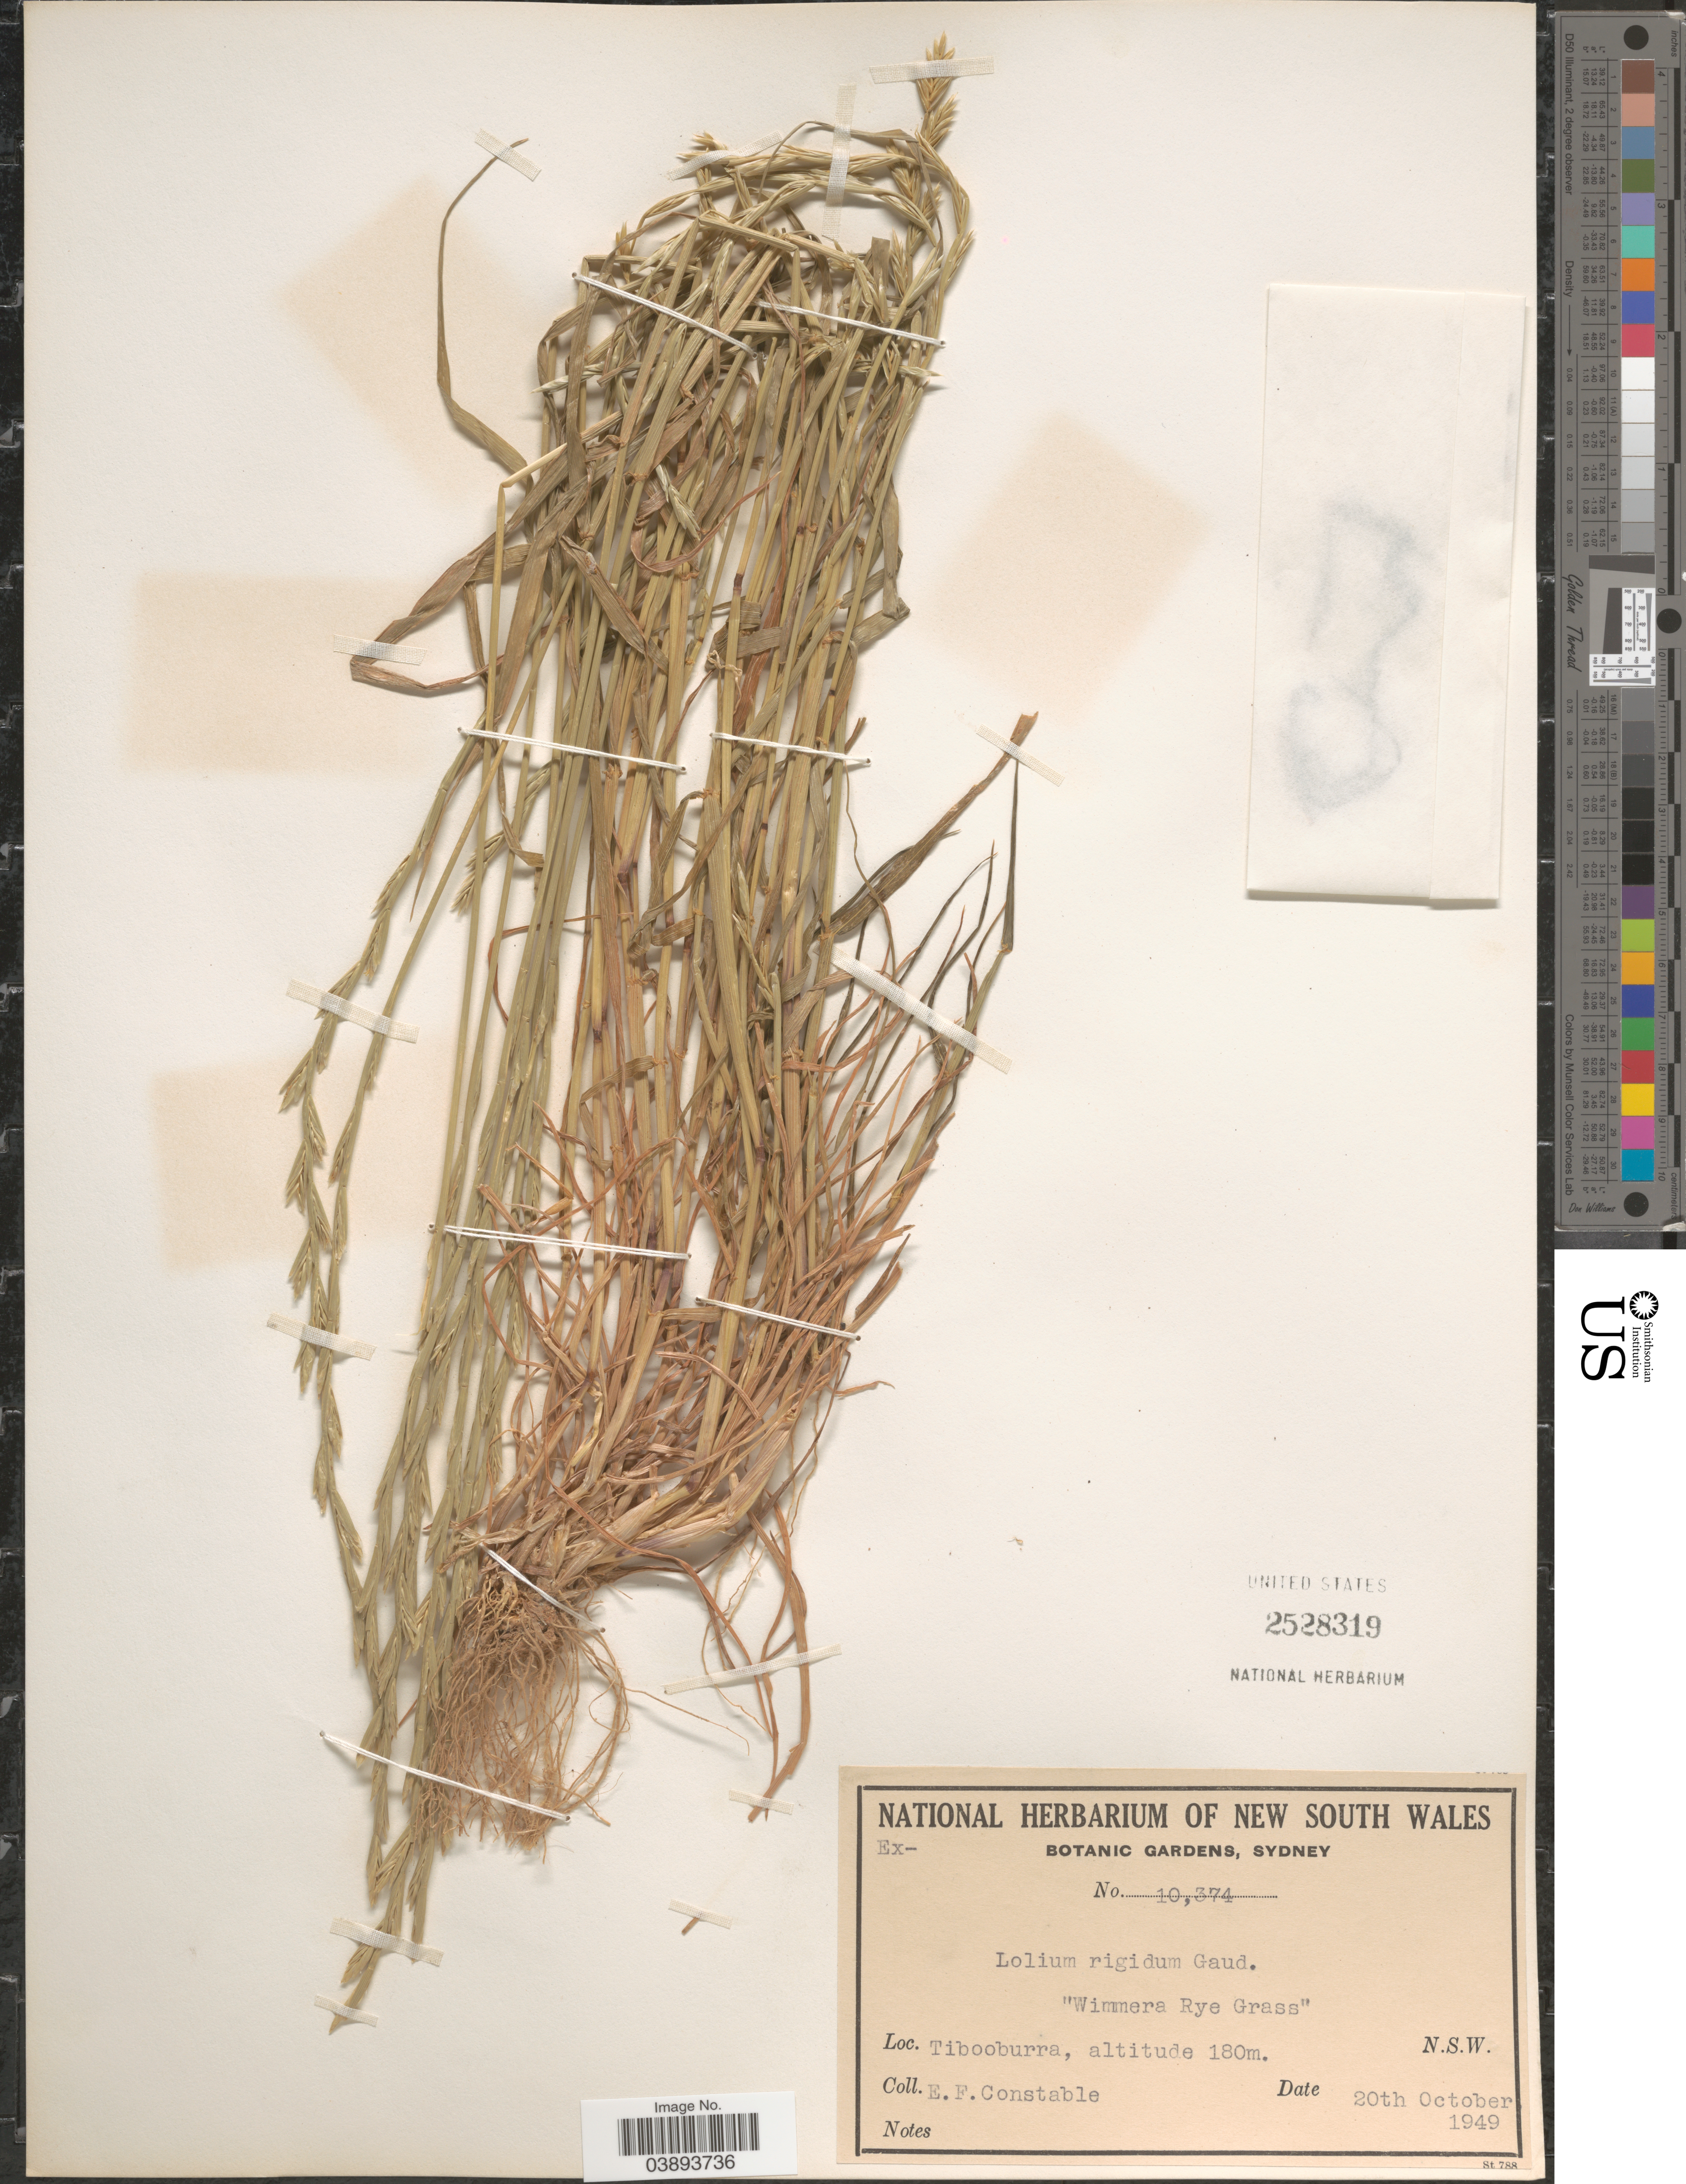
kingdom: Plantae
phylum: Tracheophyta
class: Liliopsida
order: Poales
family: Poaceae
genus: Lolium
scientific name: Lolium rigidum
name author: Gaudin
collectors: E. F. Constable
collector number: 10374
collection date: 1949-10-20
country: Australia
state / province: New South Wales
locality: Tibooburra.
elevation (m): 180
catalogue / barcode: US 2528319